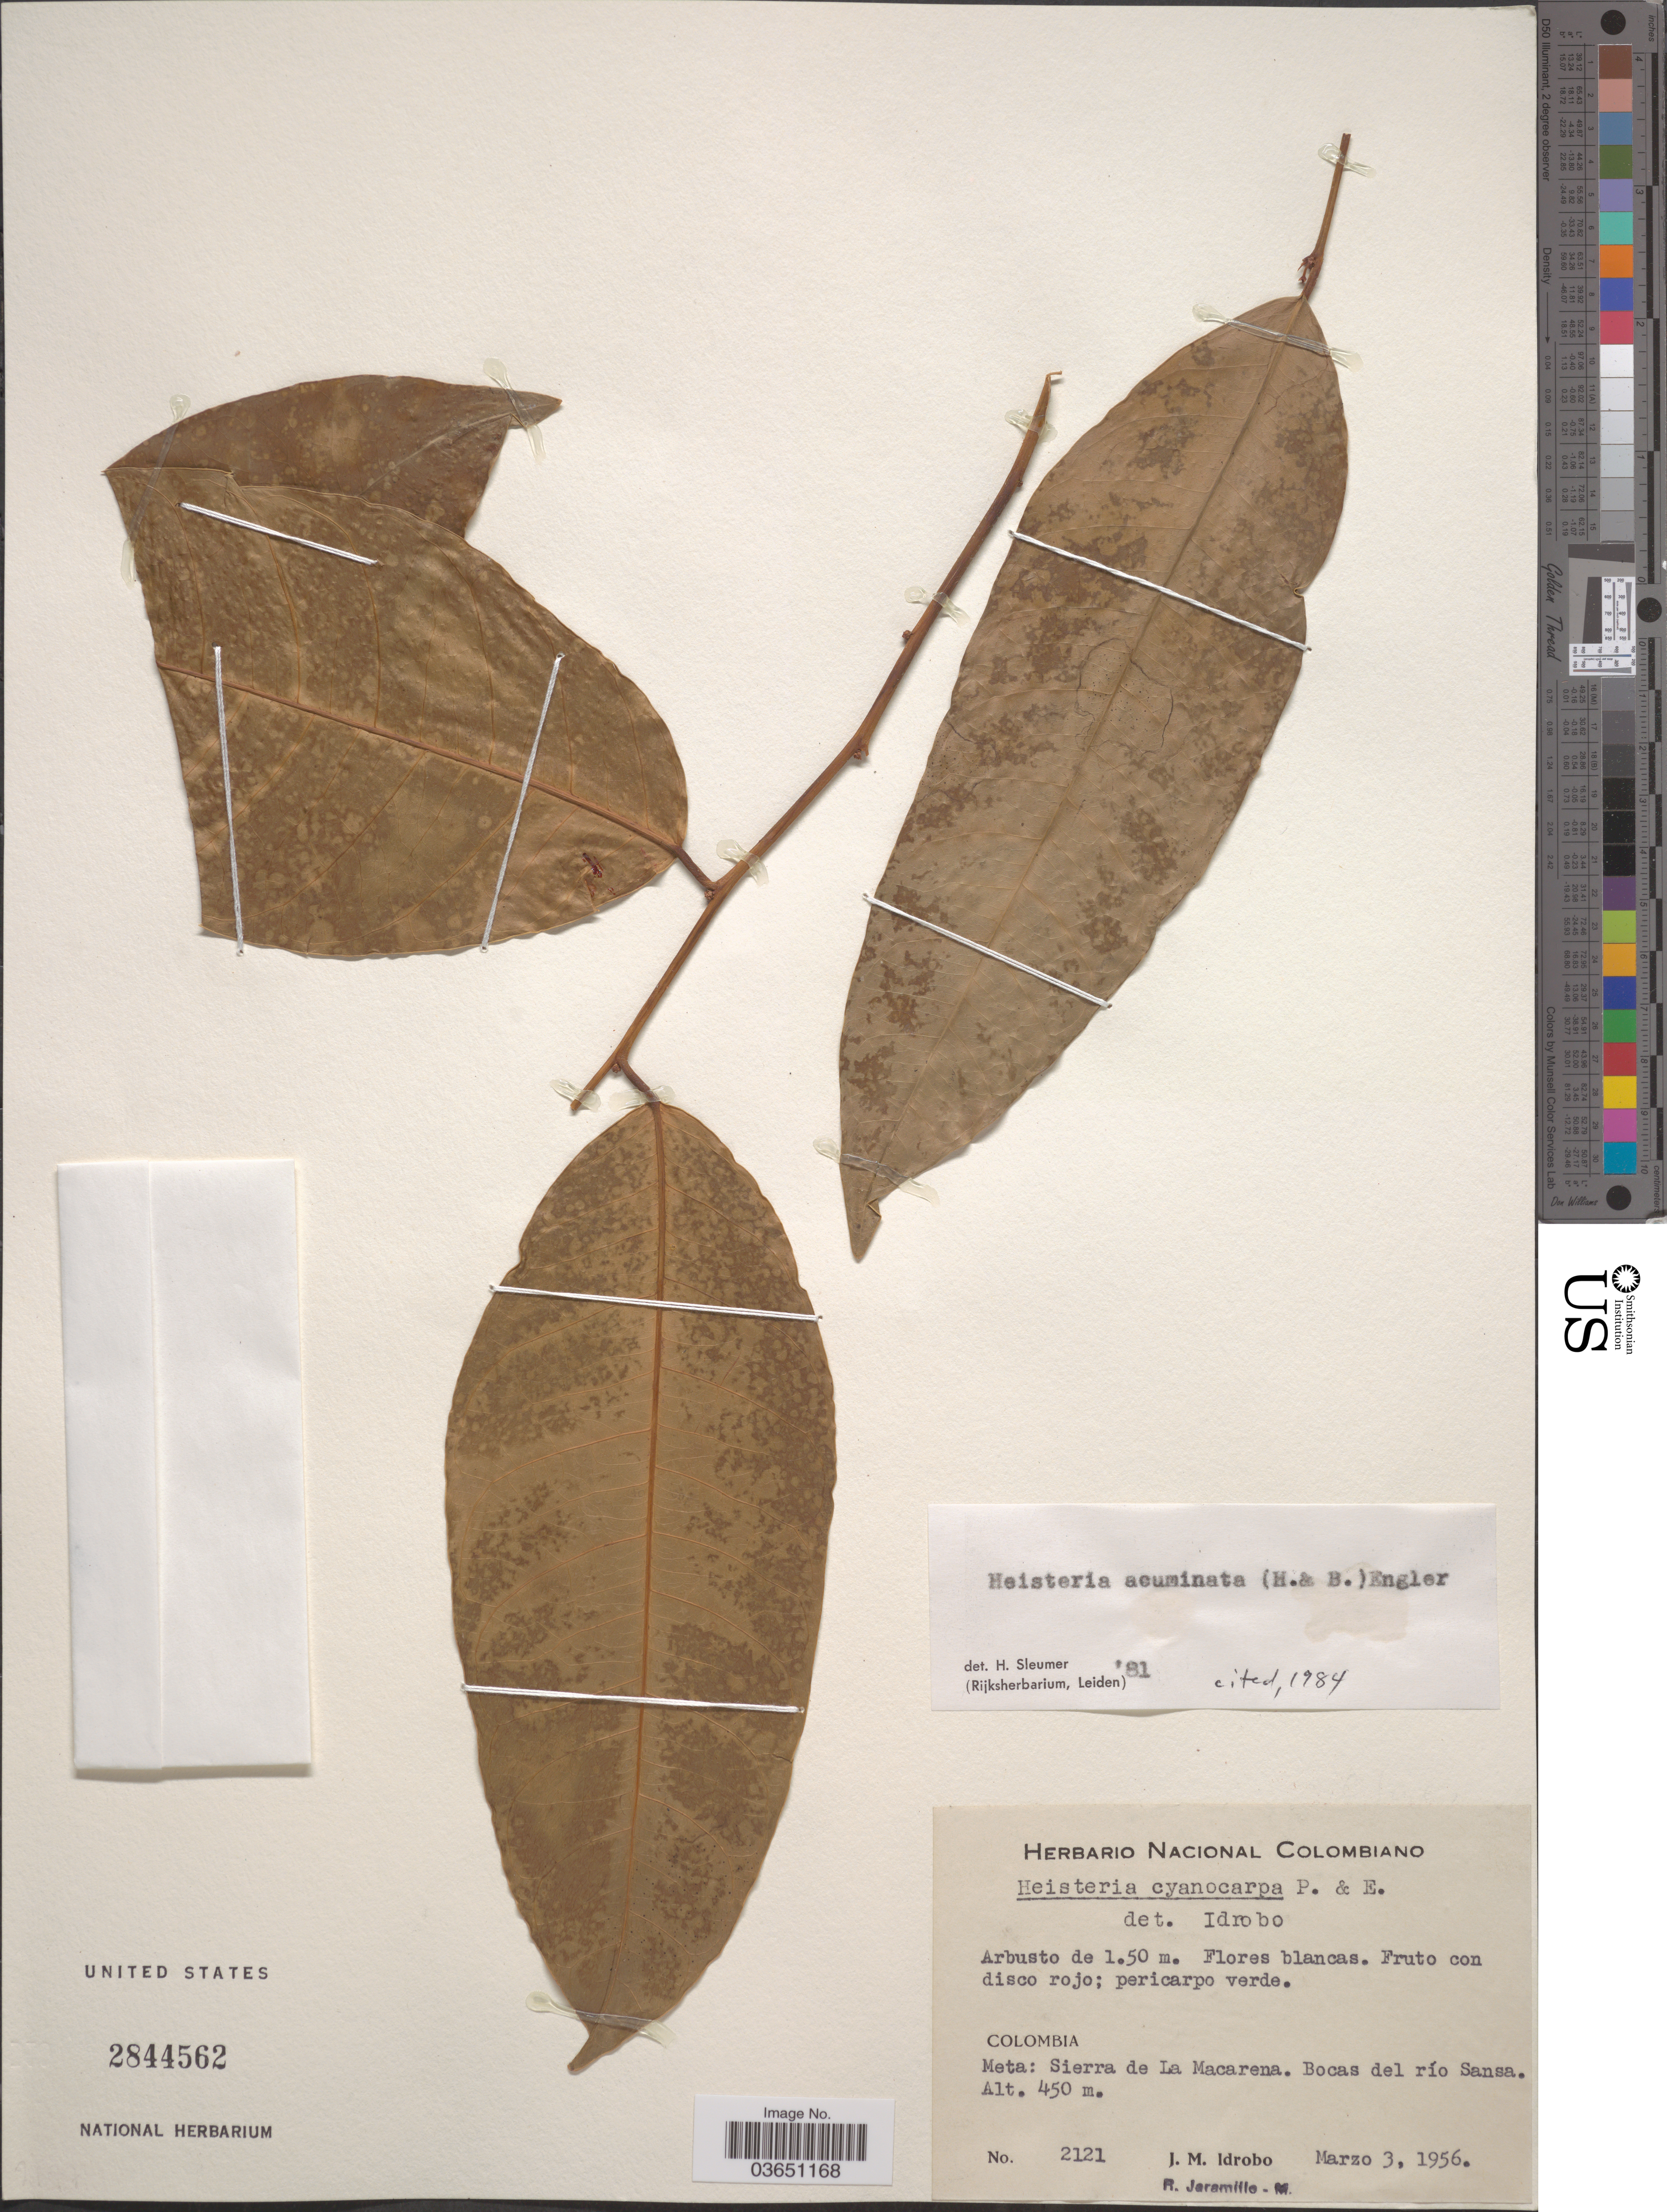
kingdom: Plantae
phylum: Tracheophyta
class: Magnoliopsida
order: Santalales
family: Erythropalaceae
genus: Heisteria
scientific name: Heisteria acuminata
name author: (Humb. & Bonpl.) Engl.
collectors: J. M. Idrobo & R. Jaramillo M.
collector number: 2121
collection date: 1956-03-03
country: Colombia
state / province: Meta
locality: Sierra de La Macarena. Bocas del río Sansa.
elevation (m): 450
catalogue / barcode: US 2844562